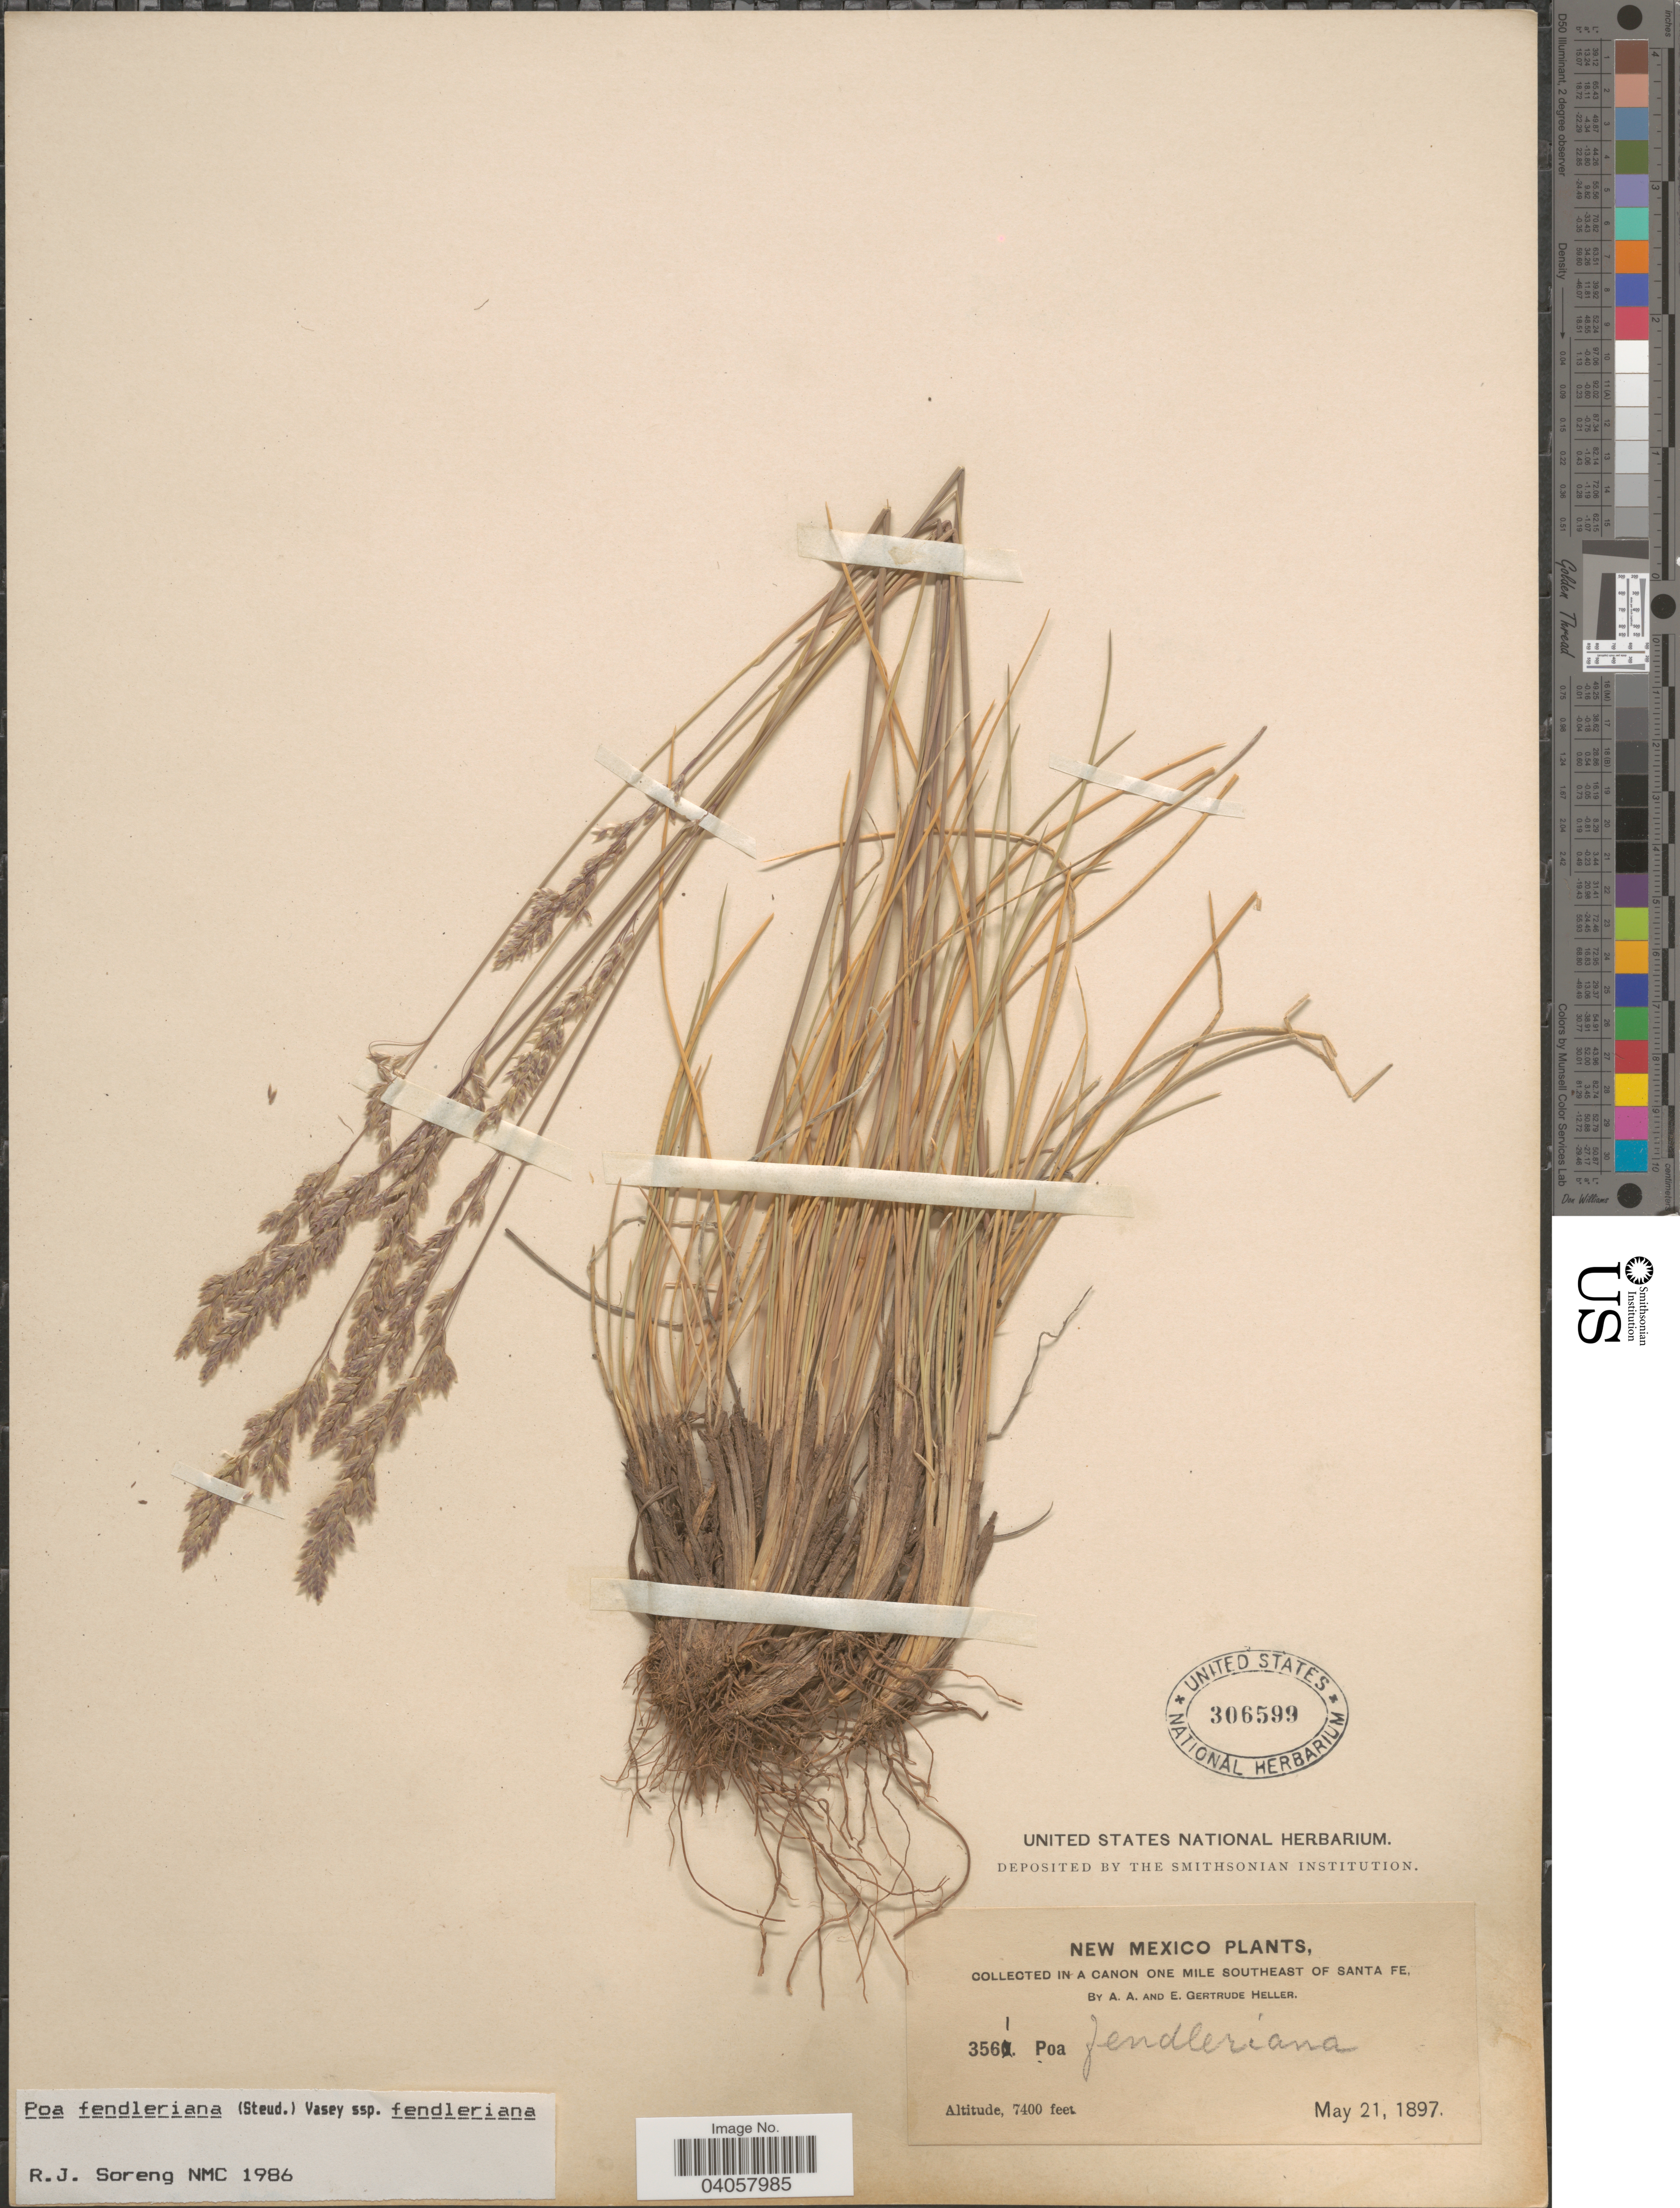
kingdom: Plantae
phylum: Tracheophyta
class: Liliopsida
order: Poales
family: Poaceae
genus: Poa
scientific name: Poa fendleriana subsp. longiligula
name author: (Scribn. & T.A. Williams) Soreng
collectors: A. A. Heller & E. G. Heller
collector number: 3561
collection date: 1897-05-21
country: United States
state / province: New Mexico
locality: In a canon one mile southeast of Santa Fe.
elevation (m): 2256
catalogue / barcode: US 306599